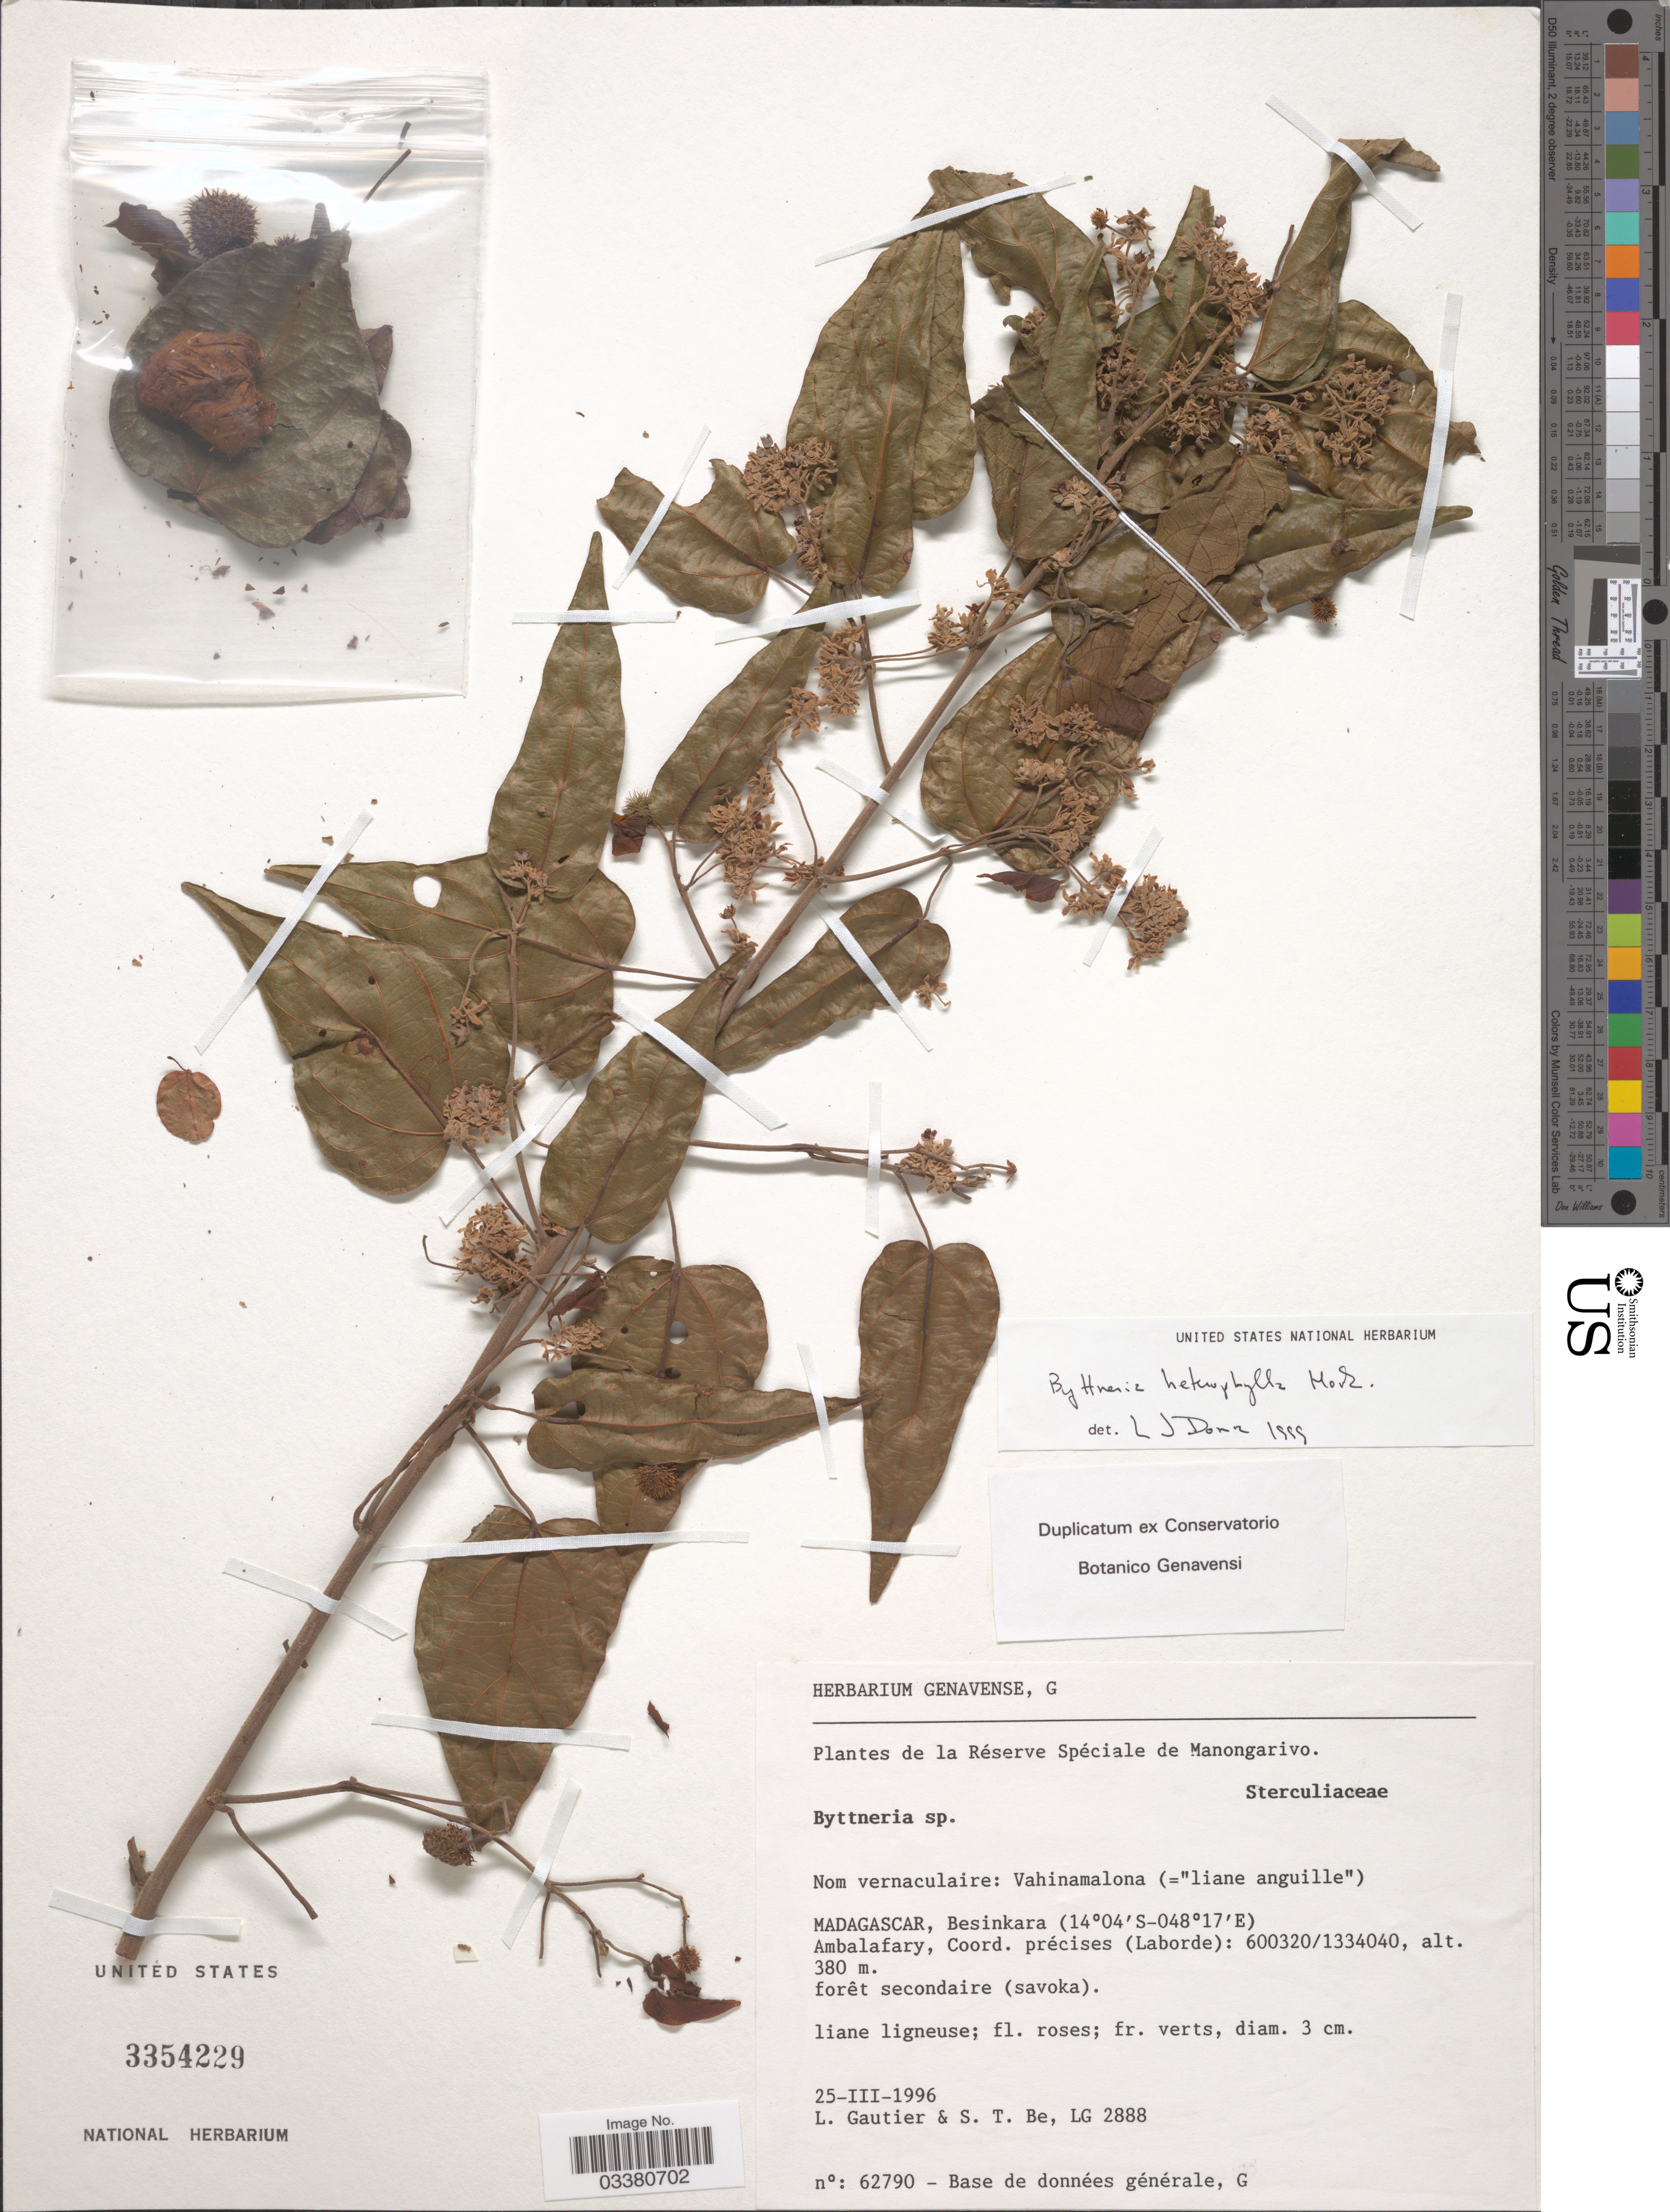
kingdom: Plantae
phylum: Tracheophyta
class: Magnoliopsida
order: Malvales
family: Malvaceae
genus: Byttneria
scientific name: Byttneria heterophylla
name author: Hook.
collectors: L. Gautier & S. Be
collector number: LG 2888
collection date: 1996-03-25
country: Madagascar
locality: De la Réserve Spéciale de Manongarivo. Besinkara. Ambalafary, Corrd. précises (Laborde): 600320/1334040 [unsure placement].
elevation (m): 380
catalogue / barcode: US 3354229